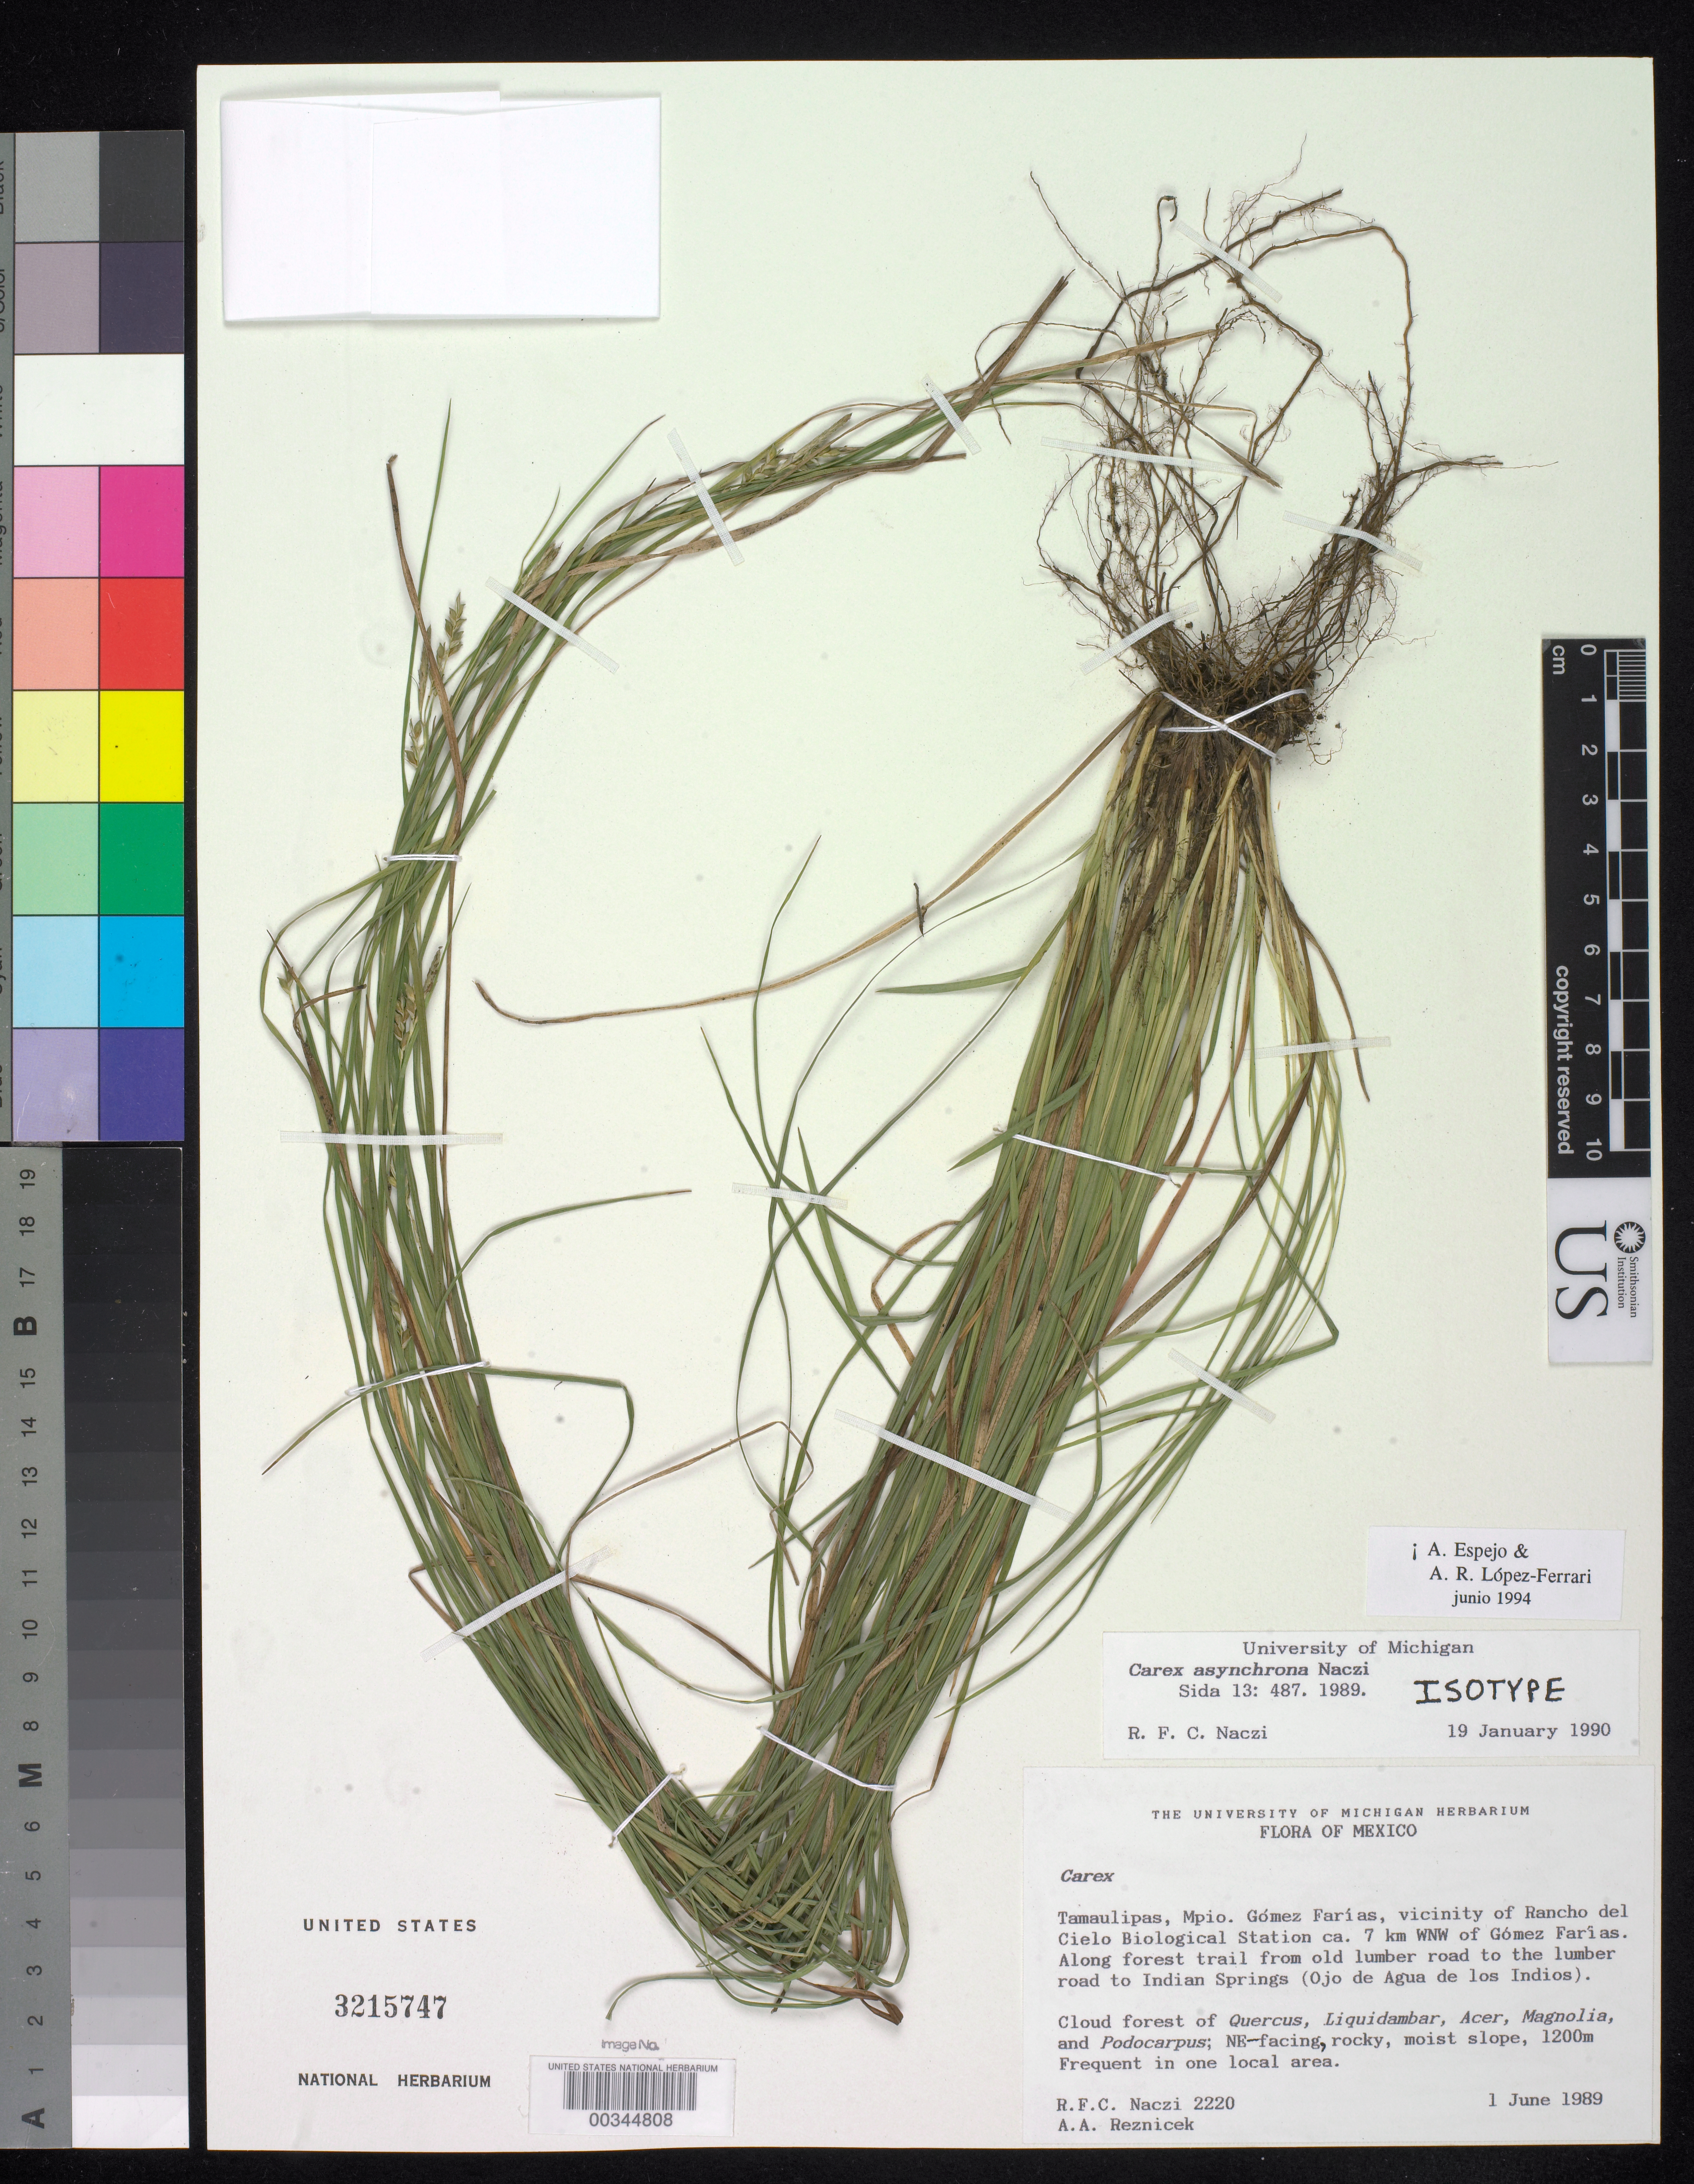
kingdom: Plantae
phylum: Tracheophyta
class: Liliopsida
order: Poales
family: Cyperaceae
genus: Carex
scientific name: Carex asynchrona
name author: Naczi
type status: Isotype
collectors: R. F. C. Naczi & A. A. Reznicek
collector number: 2220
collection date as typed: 01 Jun 1989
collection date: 1989-06-01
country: Mexico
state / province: Tamaulipas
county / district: Gomez Farias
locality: Vicinity of Rancho del Cielo Biological Station ca. 7 km WNW of Gomez Farias, Ojo de Agua de Los Indios.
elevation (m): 1200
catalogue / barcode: US 3215747